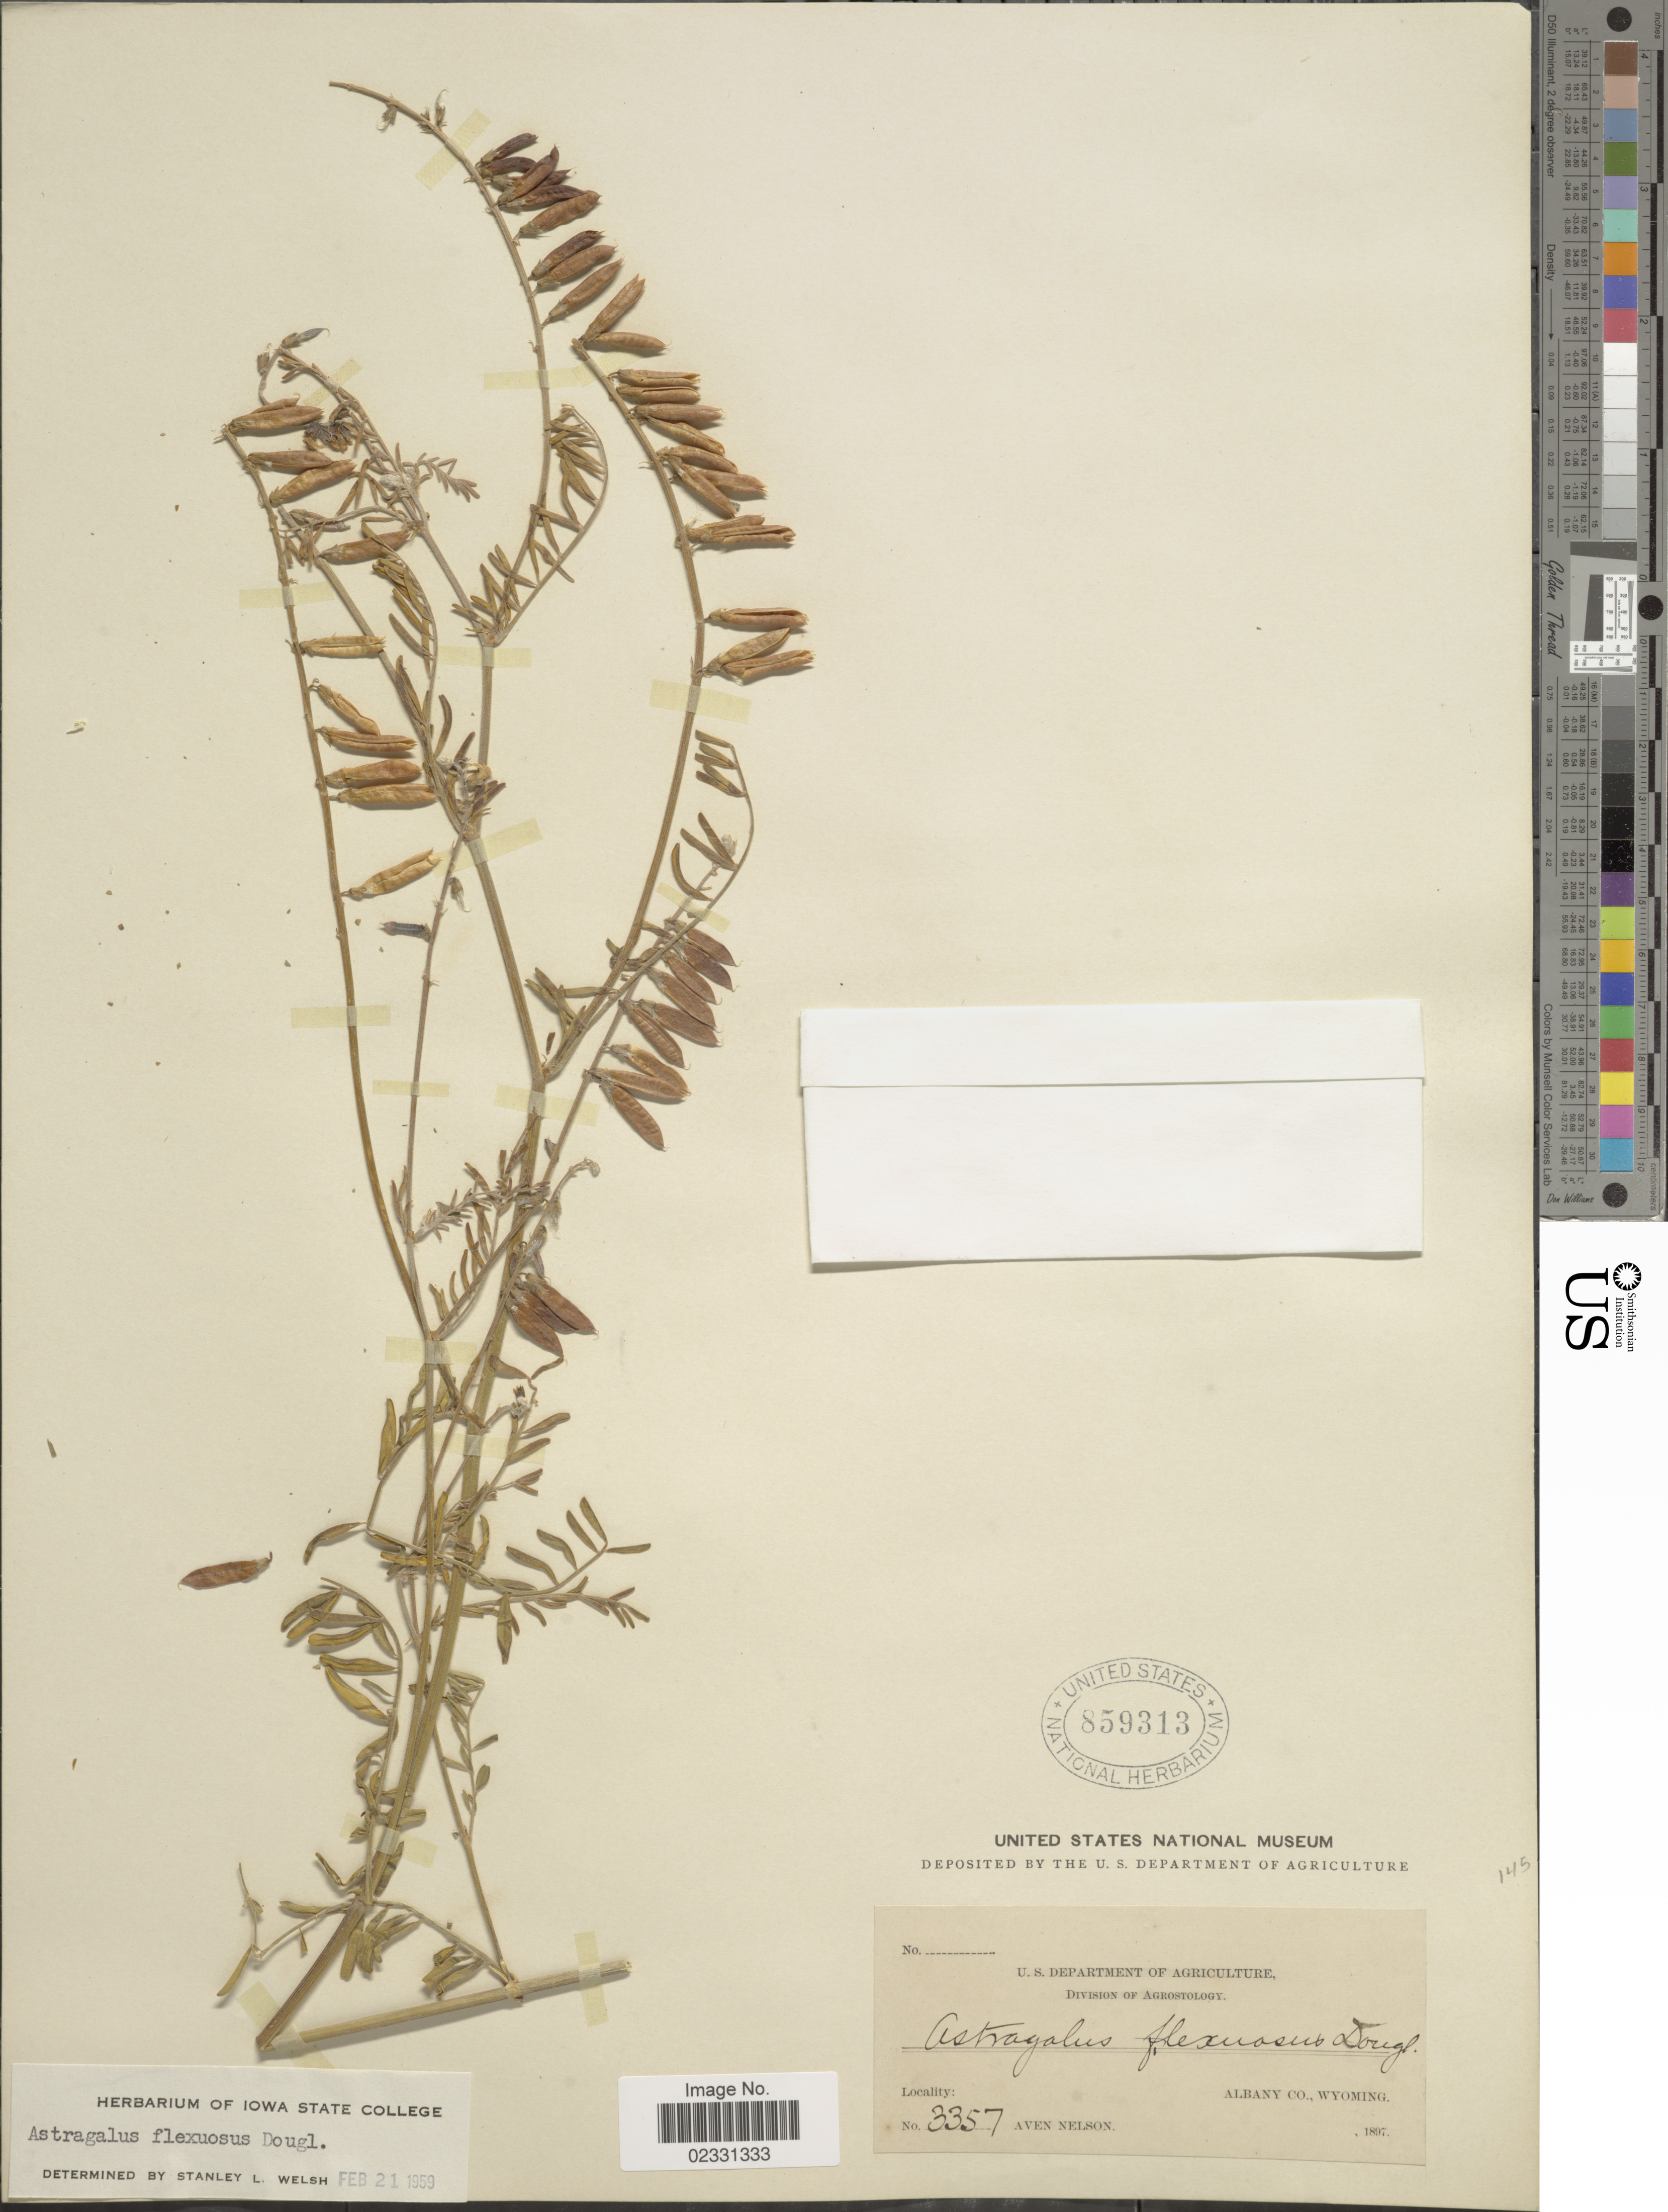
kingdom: Plantae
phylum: Tracheophyta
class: Magnoliopsida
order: Fabales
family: Fabaceae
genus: Astragalus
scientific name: Astragalus flexuosus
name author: (Hook.) Douglas ex G. Don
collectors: A. Nelson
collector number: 3357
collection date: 1897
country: United States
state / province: Wyoming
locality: Albany Co.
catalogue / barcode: US 859313